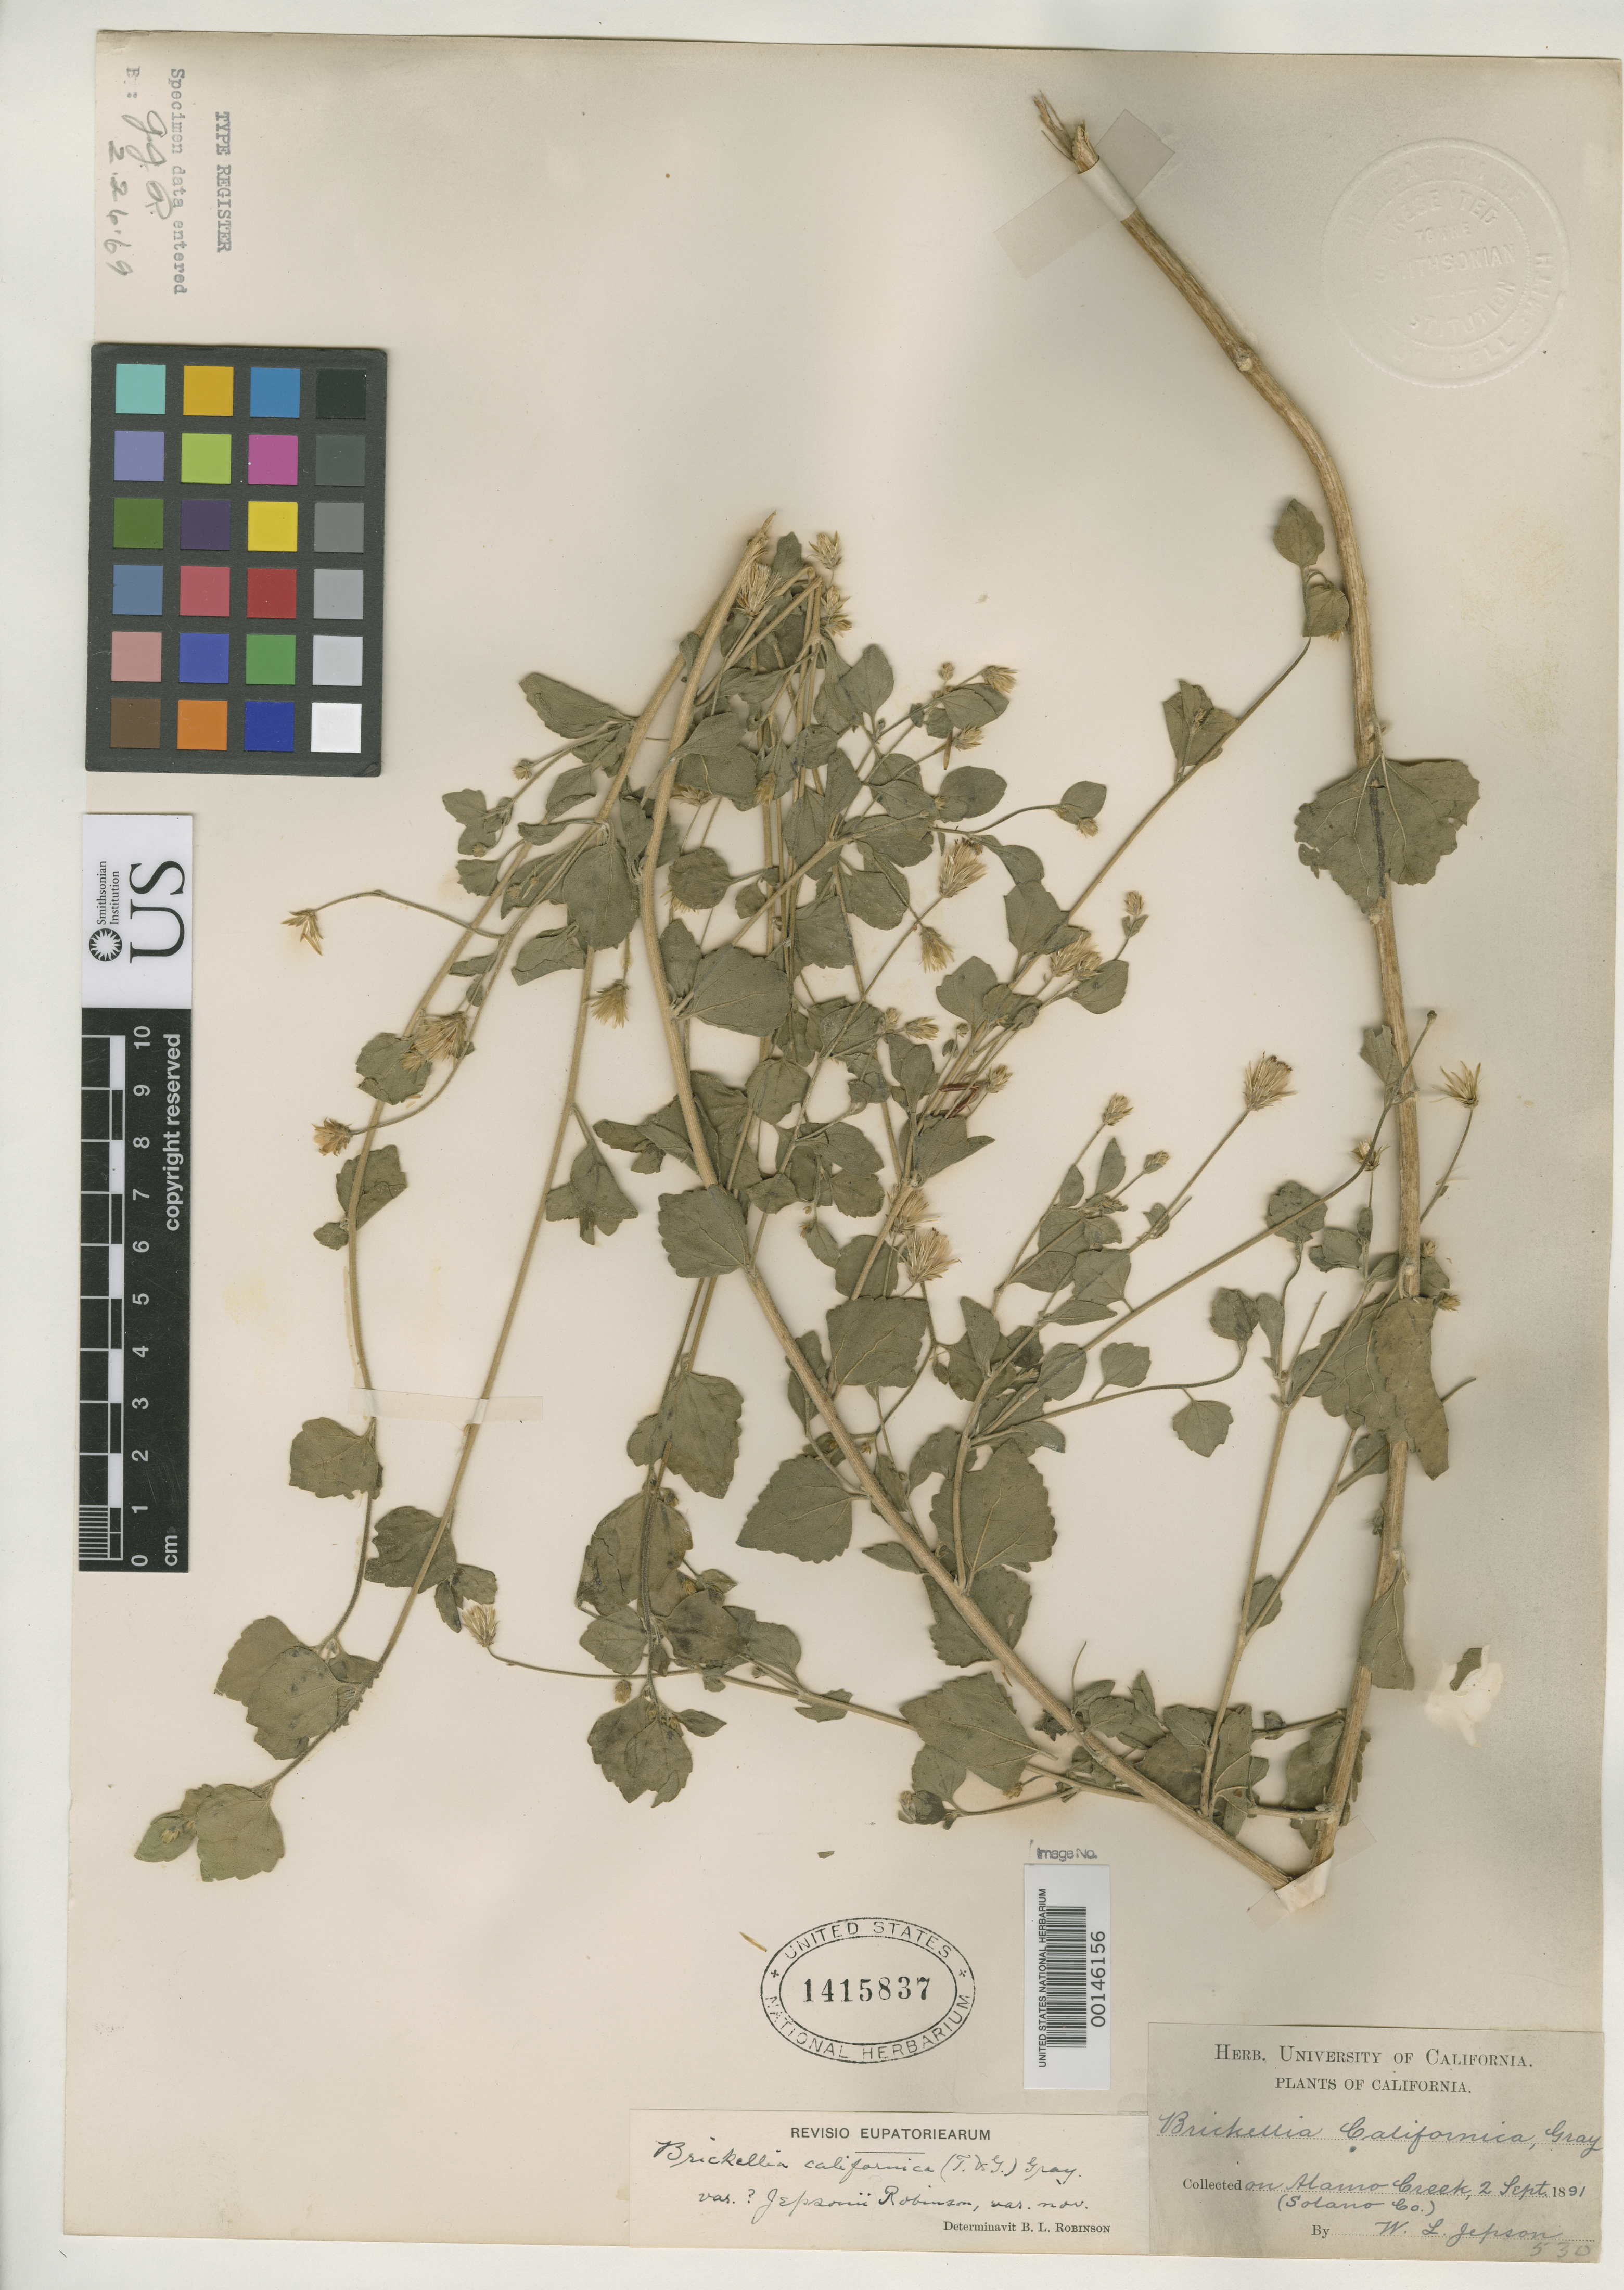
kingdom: Plantae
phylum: Tracheophyta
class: Magnoliopsida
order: Asterales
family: Asteraceae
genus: Brickellia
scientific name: Brickellia californica var. jepsonii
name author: B.L. Rob.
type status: Type Collection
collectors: W. L. Jepson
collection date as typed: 02 Sep 1891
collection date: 1891-09-02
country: United States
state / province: California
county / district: Solano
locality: Alamo Creek.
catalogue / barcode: US 1415837